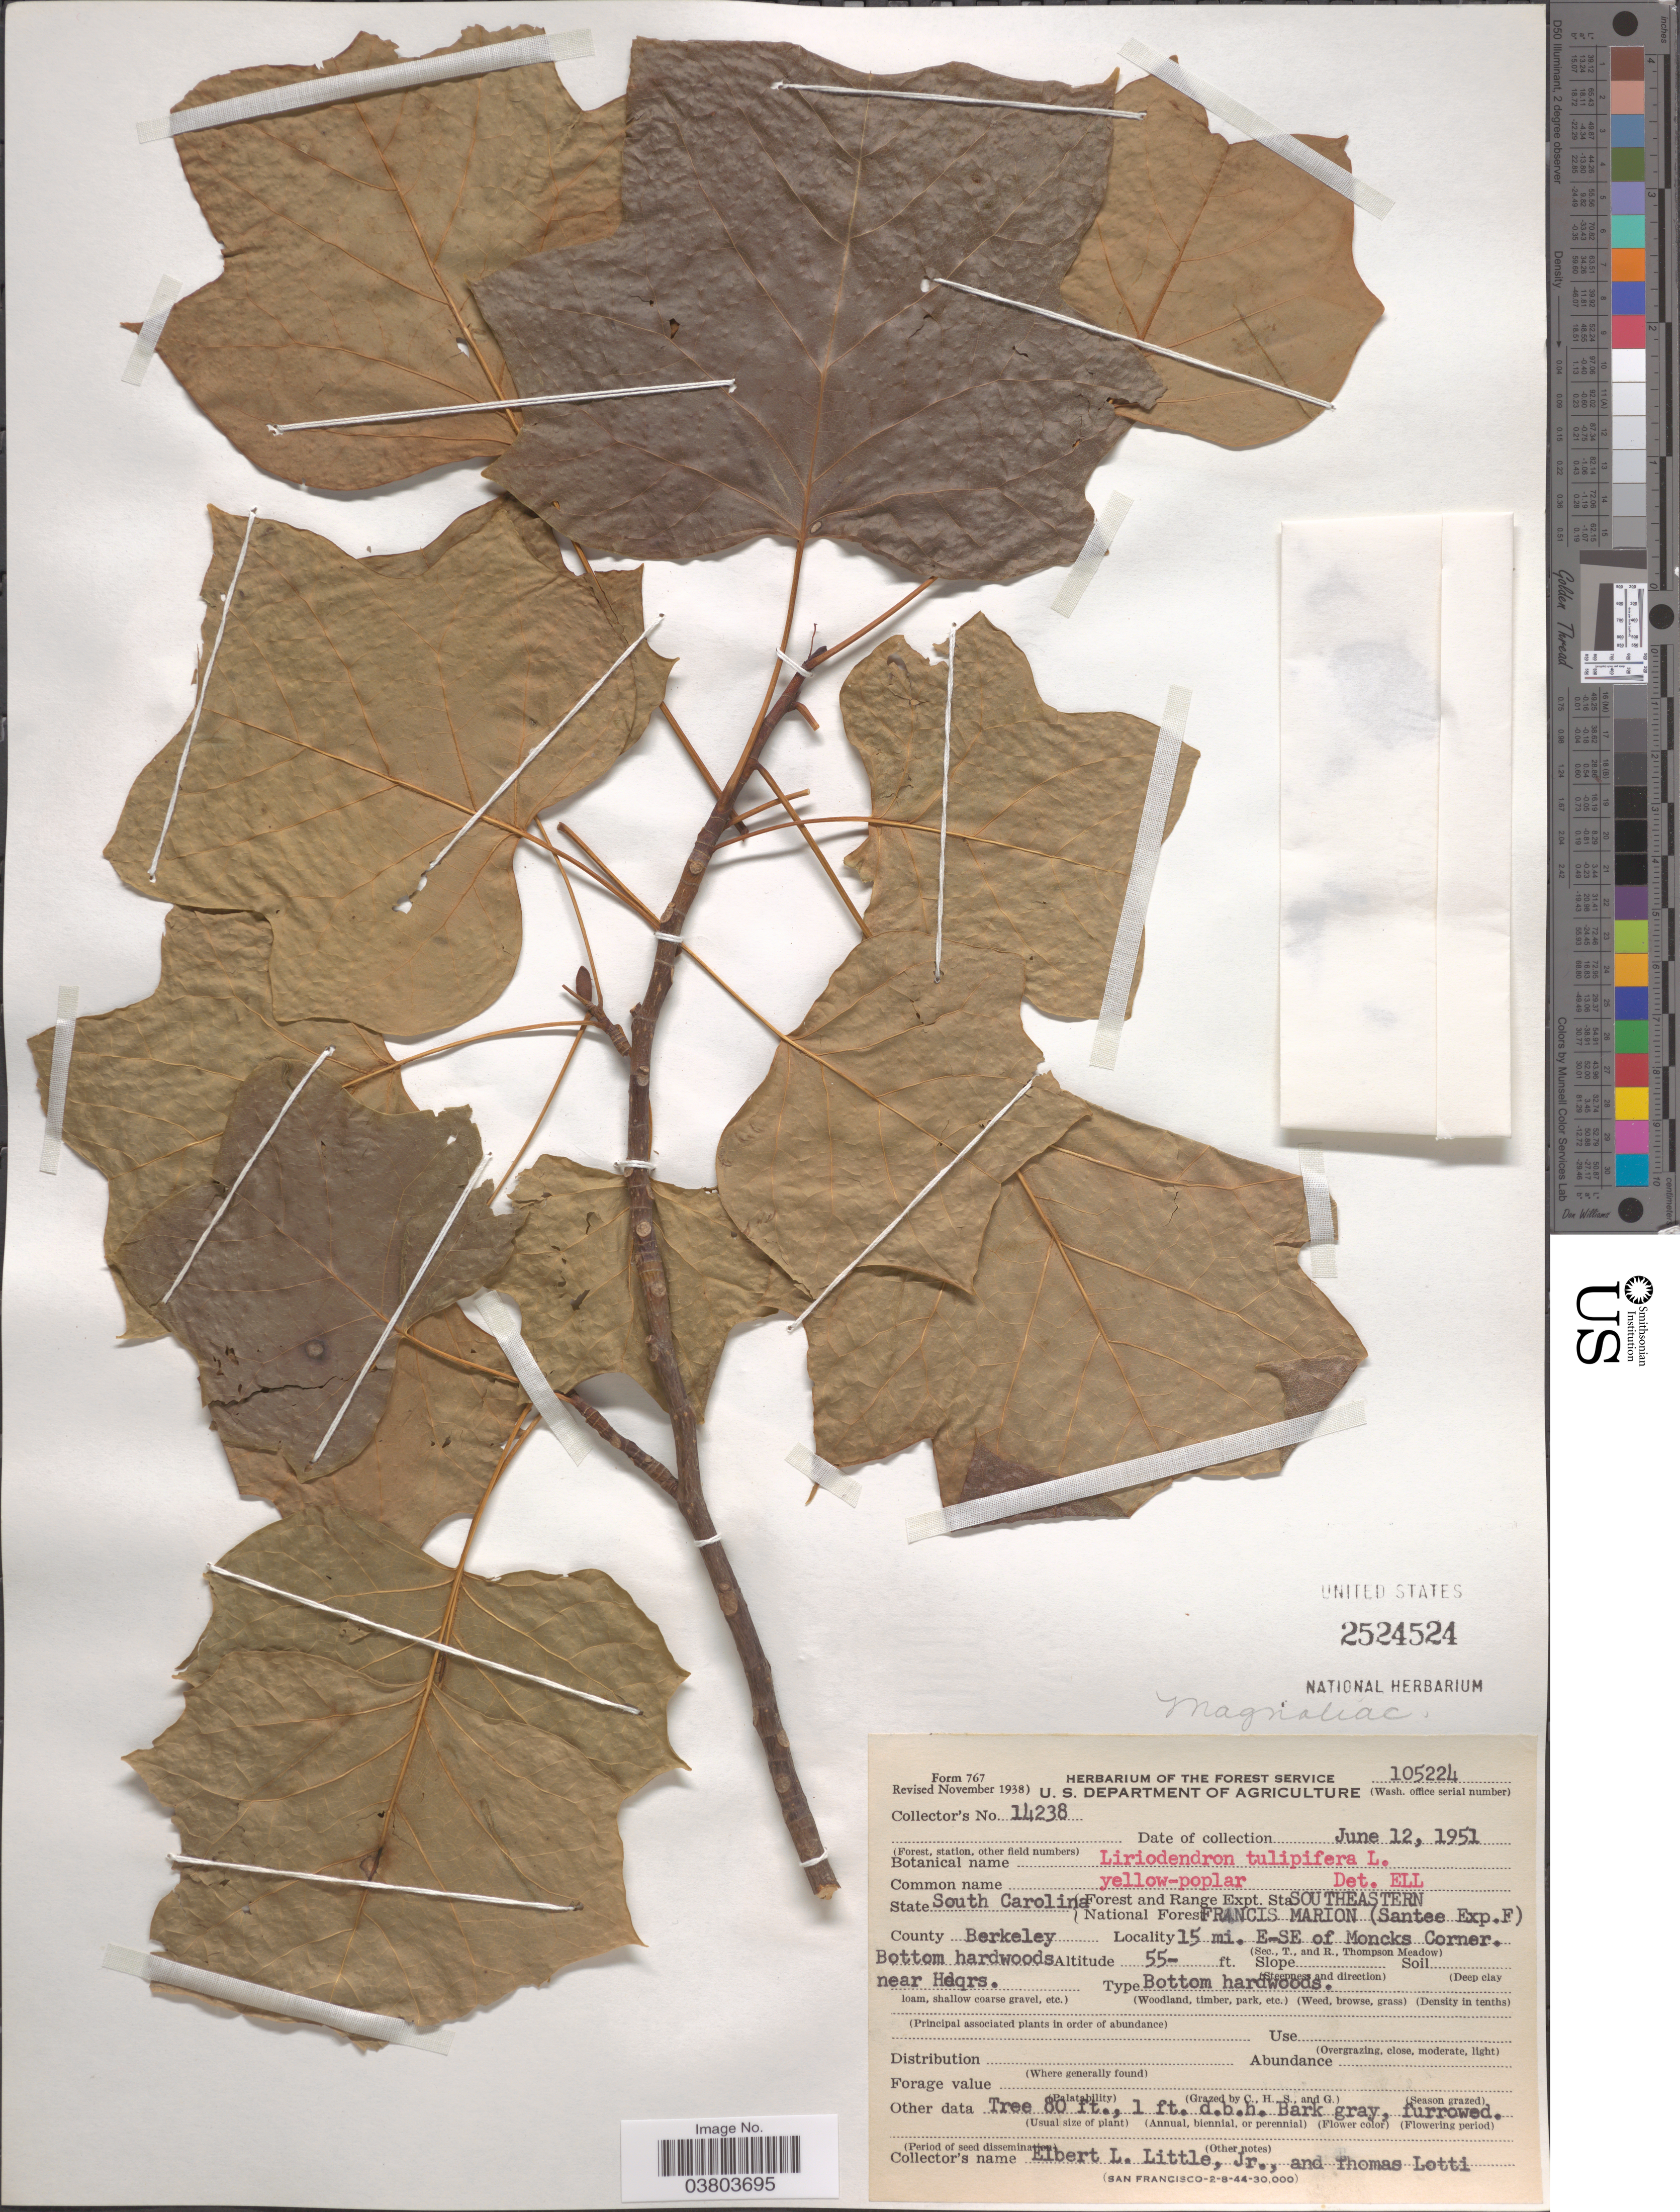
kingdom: Plantae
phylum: Tracheophyta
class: Magnoliopsida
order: Magnoliales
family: Magnoliaceae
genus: Liriodendron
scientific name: Liriodendron tulipifera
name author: L.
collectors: E. L. Little & T. Lotti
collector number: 14238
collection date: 1951-06-12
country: United States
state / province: South Carolina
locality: Forest and Range Expt. Sta Southeastern. National Forest Francis Marion (Santee Exp.F) County Berkeley. 15 mi. E-SE of Moncks Corner. Near hdqrs.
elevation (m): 17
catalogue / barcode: US 2524524